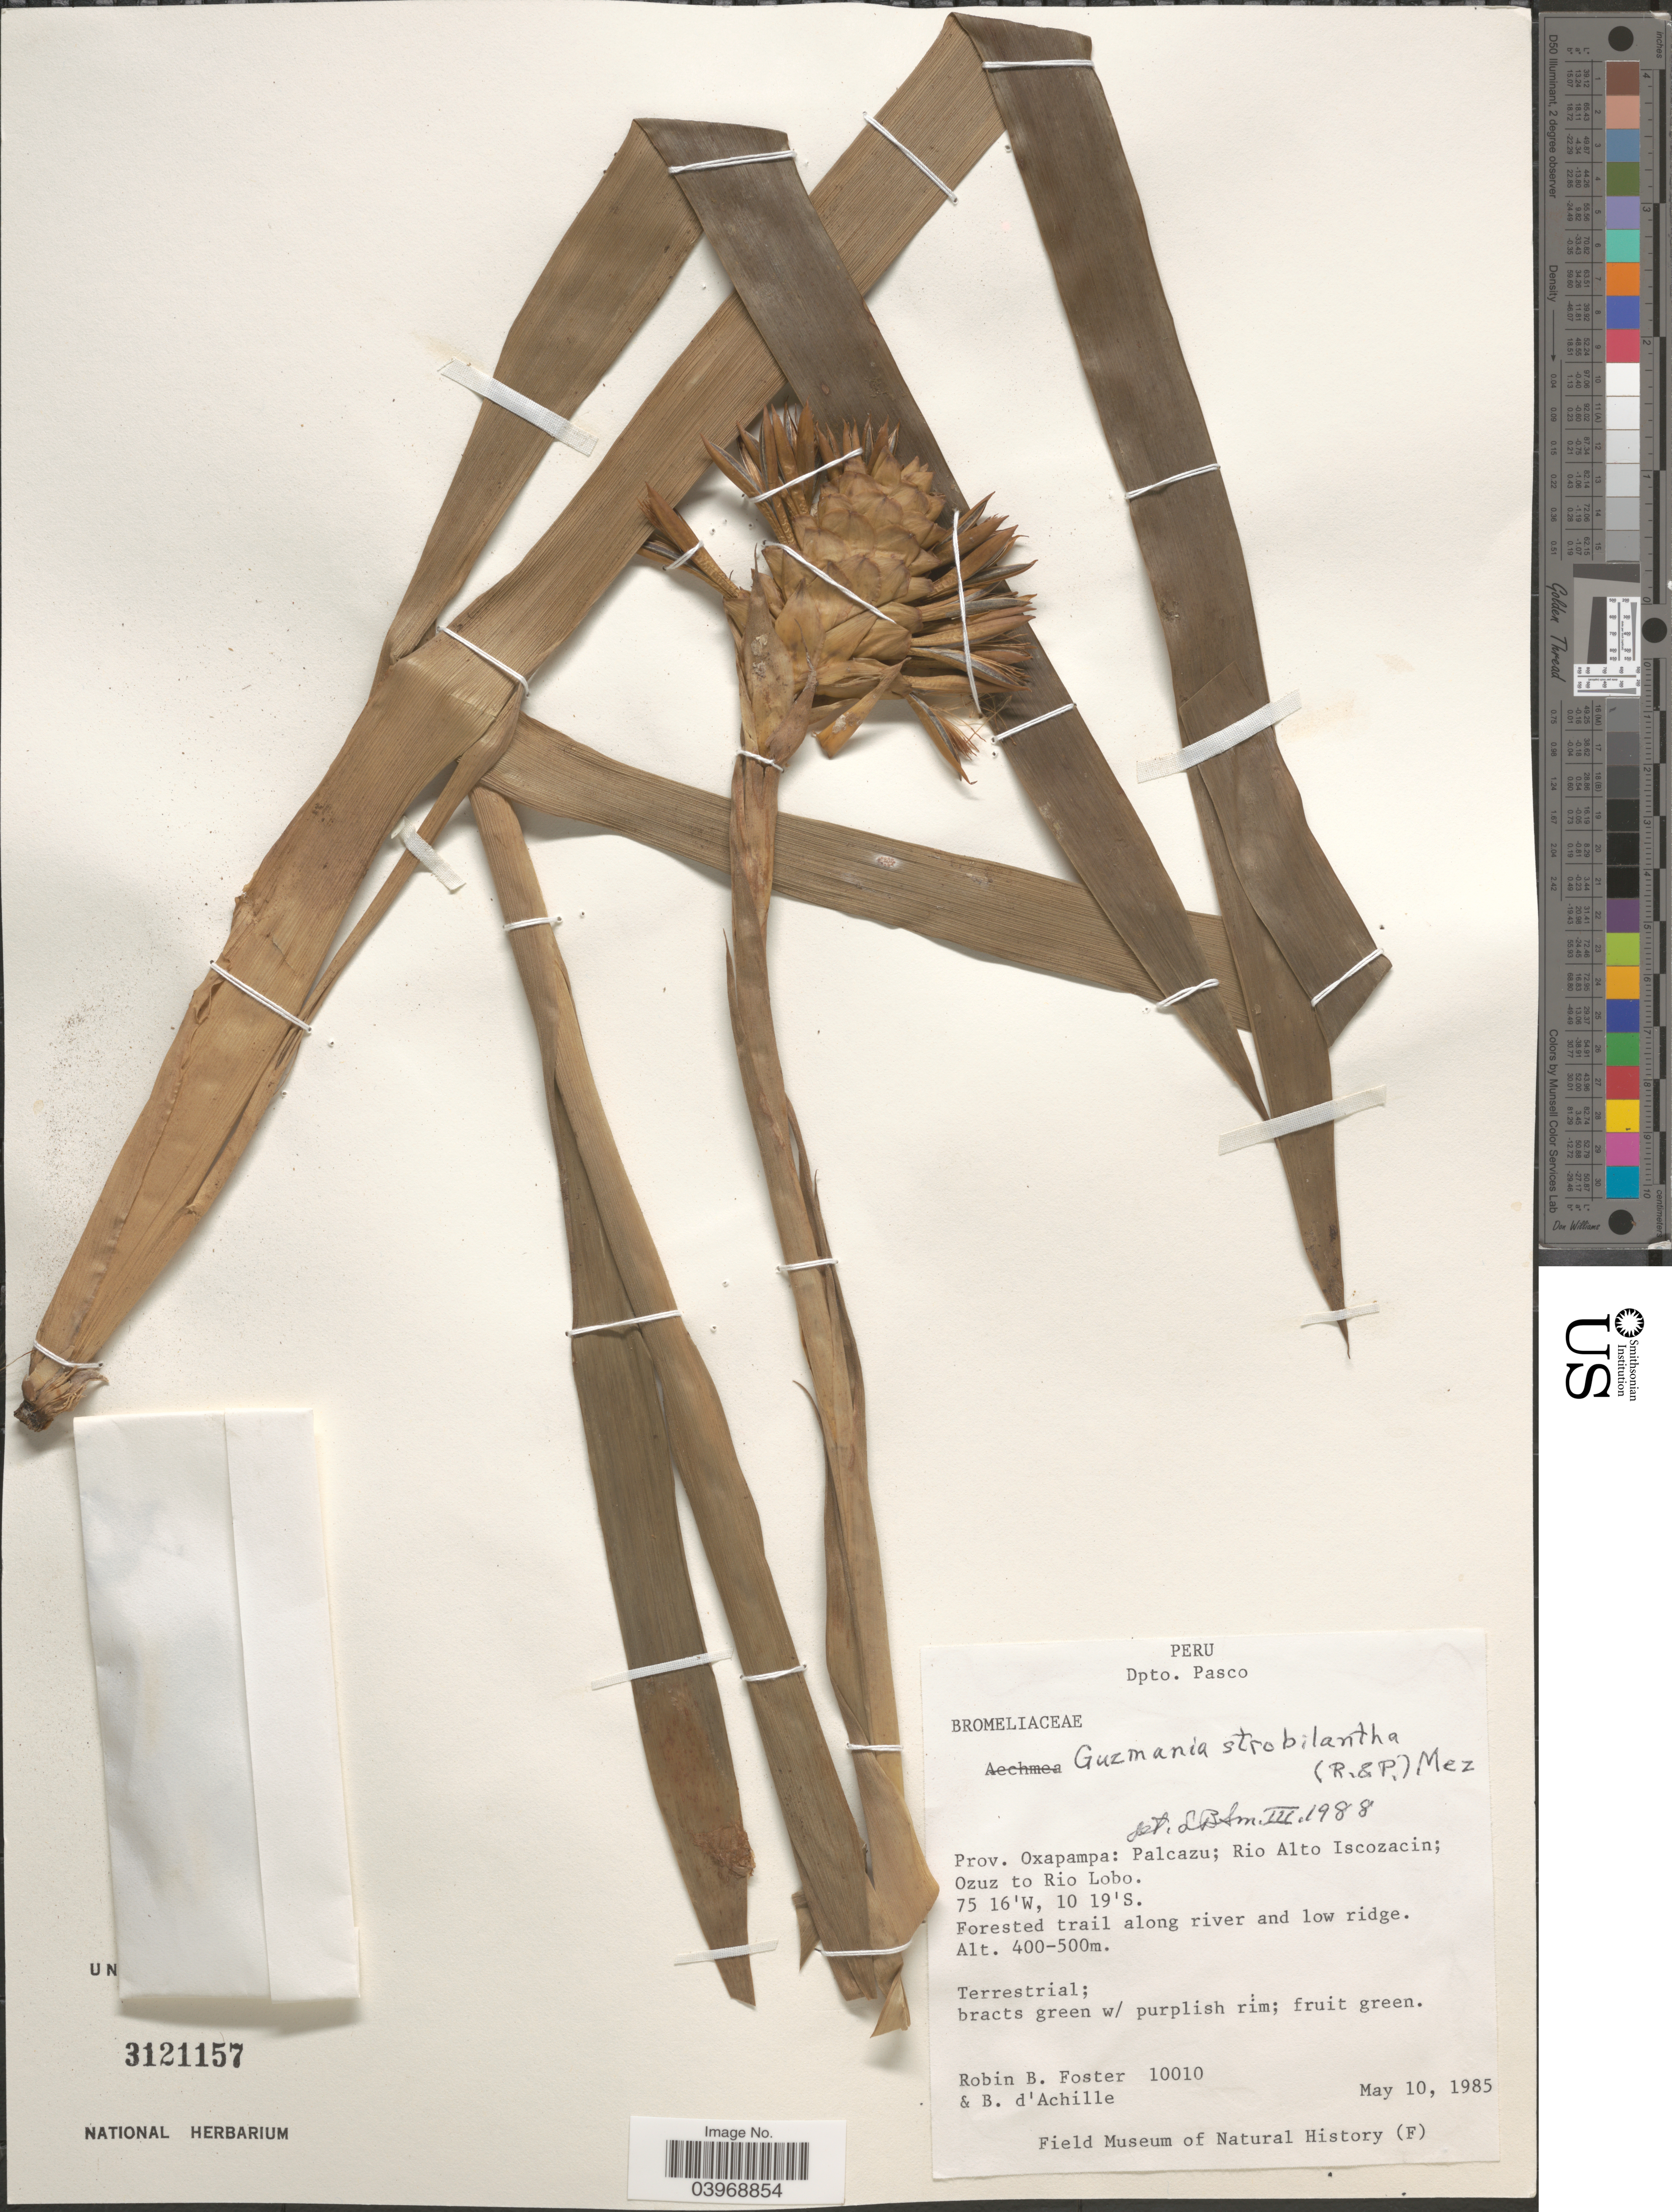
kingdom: Plantae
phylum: Tracheophyta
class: Liliopsida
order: Poales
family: Bromeliaceae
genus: Guzmania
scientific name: Guzmania strobilantha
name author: (Ruiz & Pav.) Mez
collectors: R. B. Foster & B. d'Achille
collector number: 10010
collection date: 1985-05-10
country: Peru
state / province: Pasco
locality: Dpto. Pasco. Prov. Oxapampa: Palcazu; Rio Alto Iscozacin; Ozuz to Rio Lobo. Forested trail along river and low ridge.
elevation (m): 400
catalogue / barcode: US 3121157